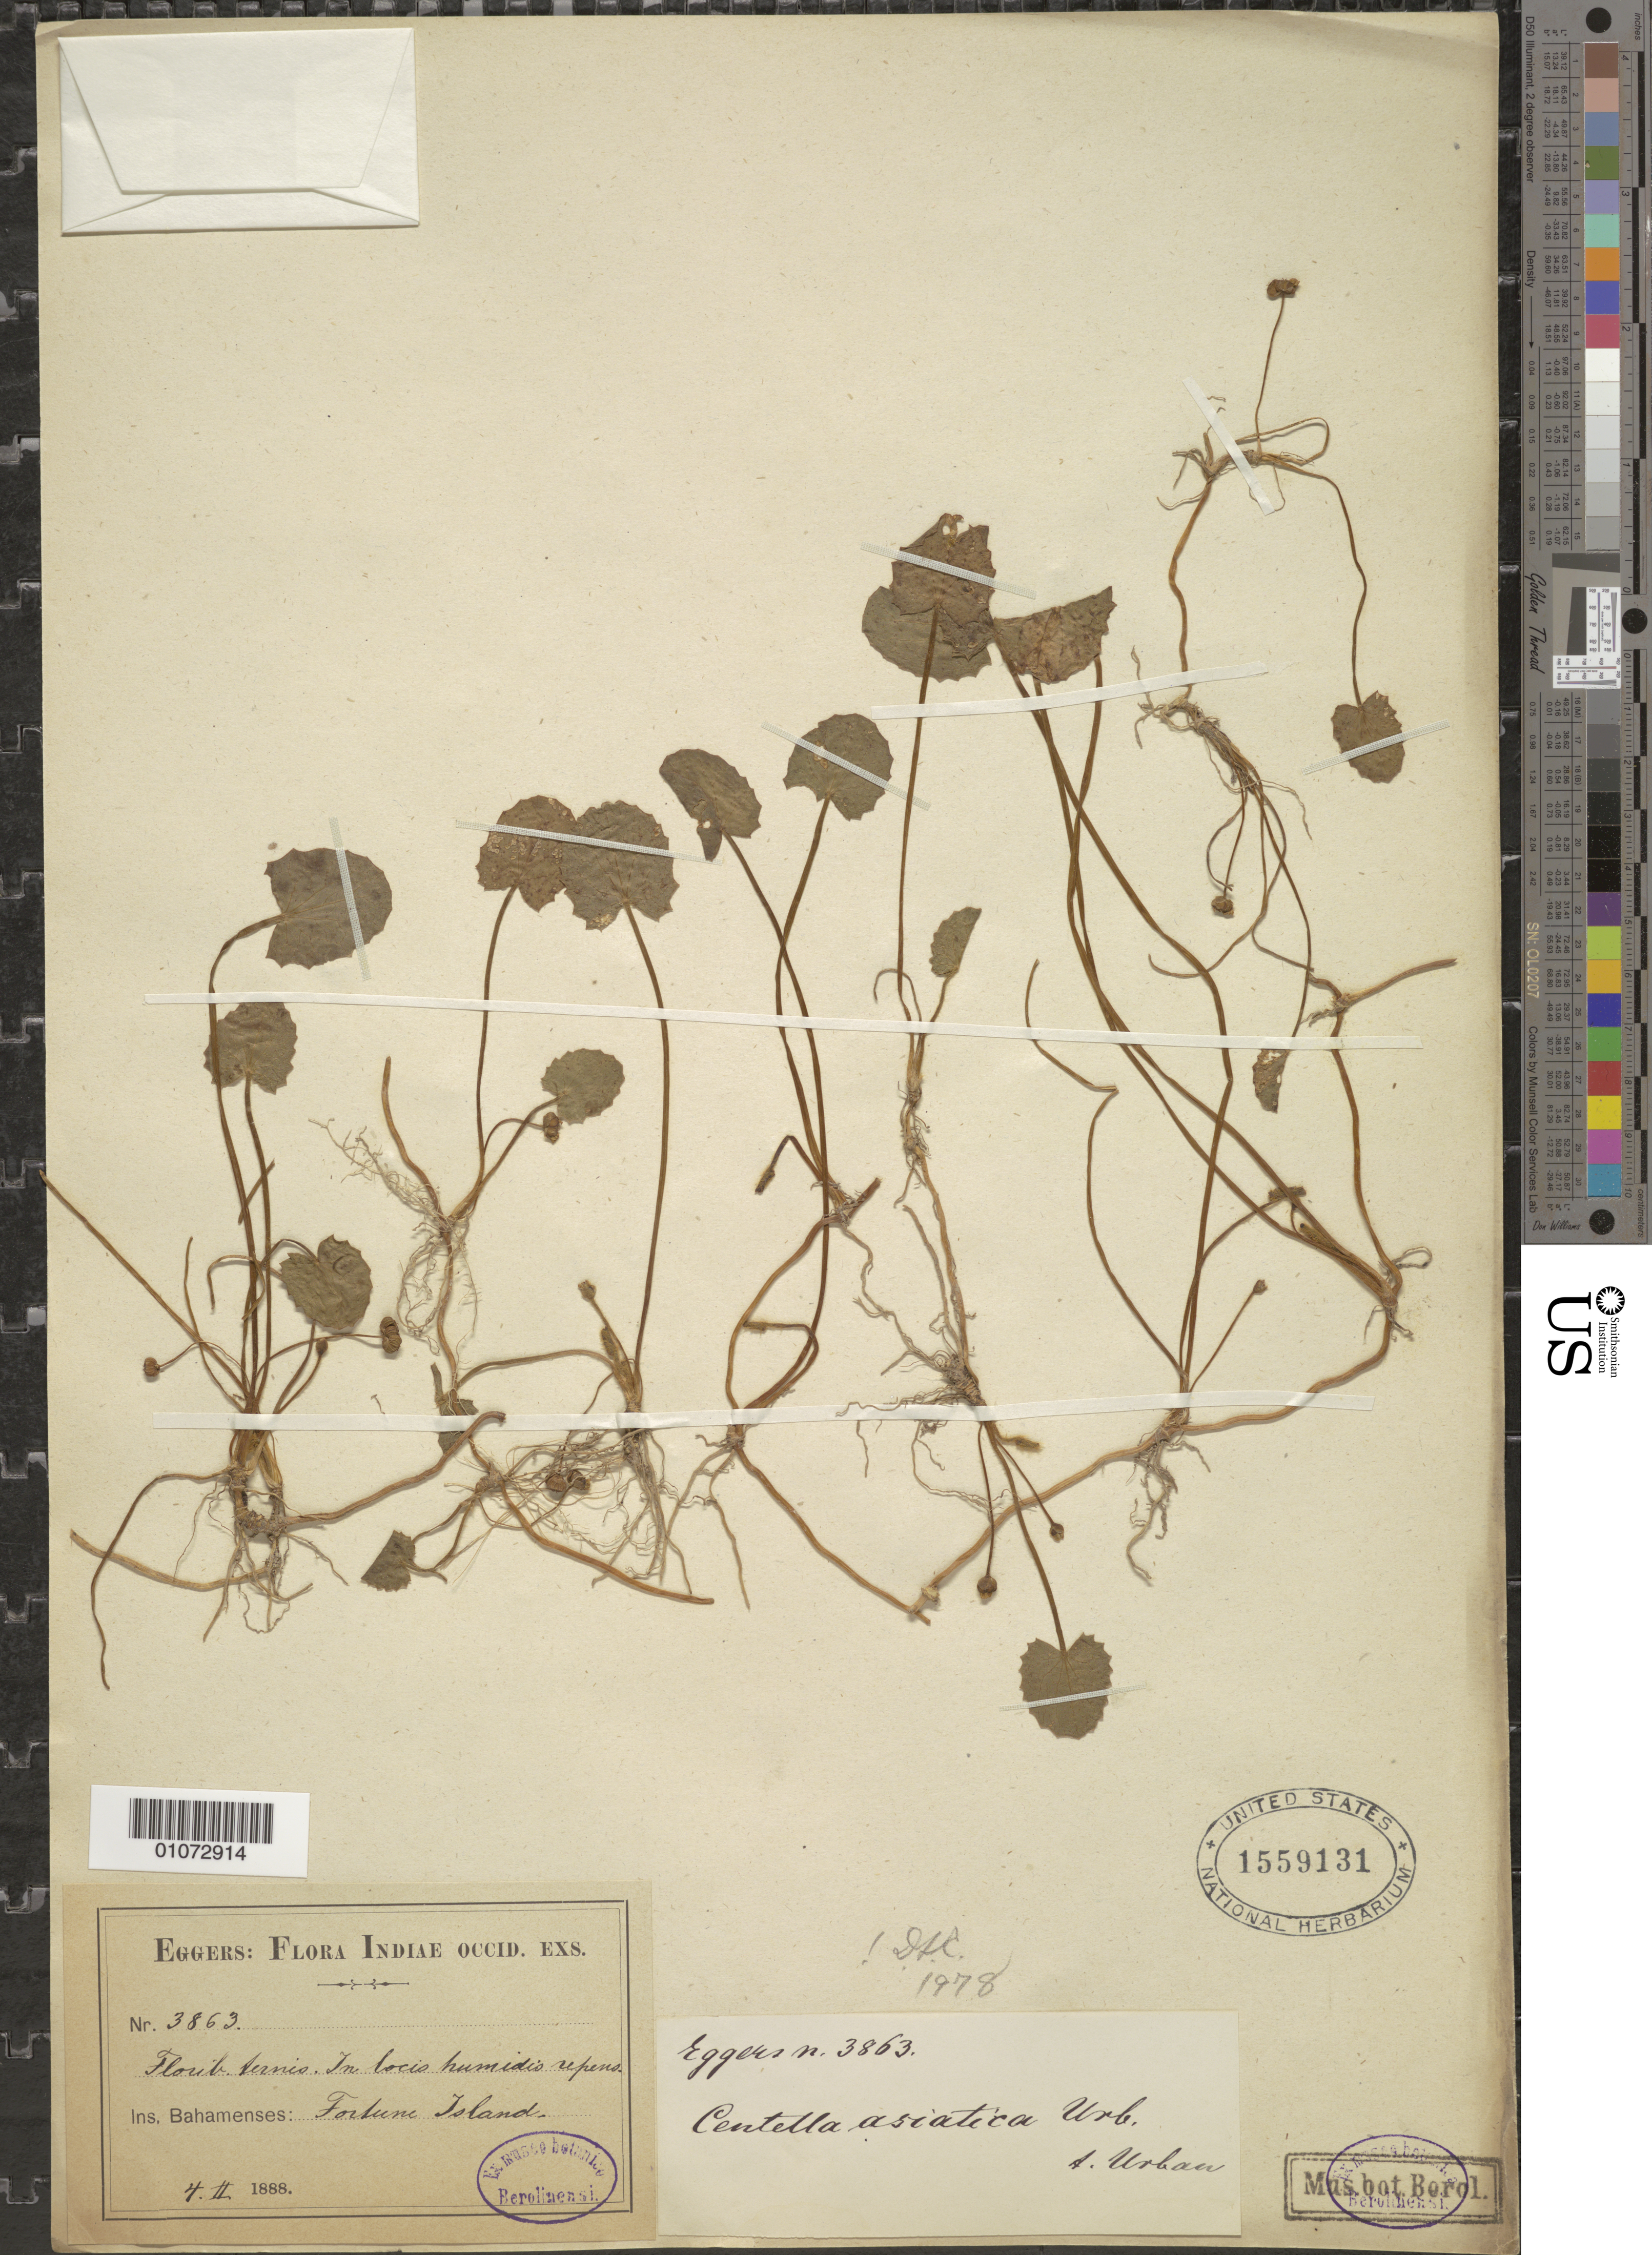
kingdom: Plantae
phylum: Tracheophyta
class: Magnoliopsida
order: Apiales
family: Apiaceae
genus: Centella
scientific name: Centella asiatica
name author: (L.) Urb.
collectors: H. F. A. von Eggers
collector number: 3863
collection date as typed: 04 Feb 1888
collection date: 1888-02-04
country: Bahamas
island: Fortune I.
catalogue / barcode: US 1559131